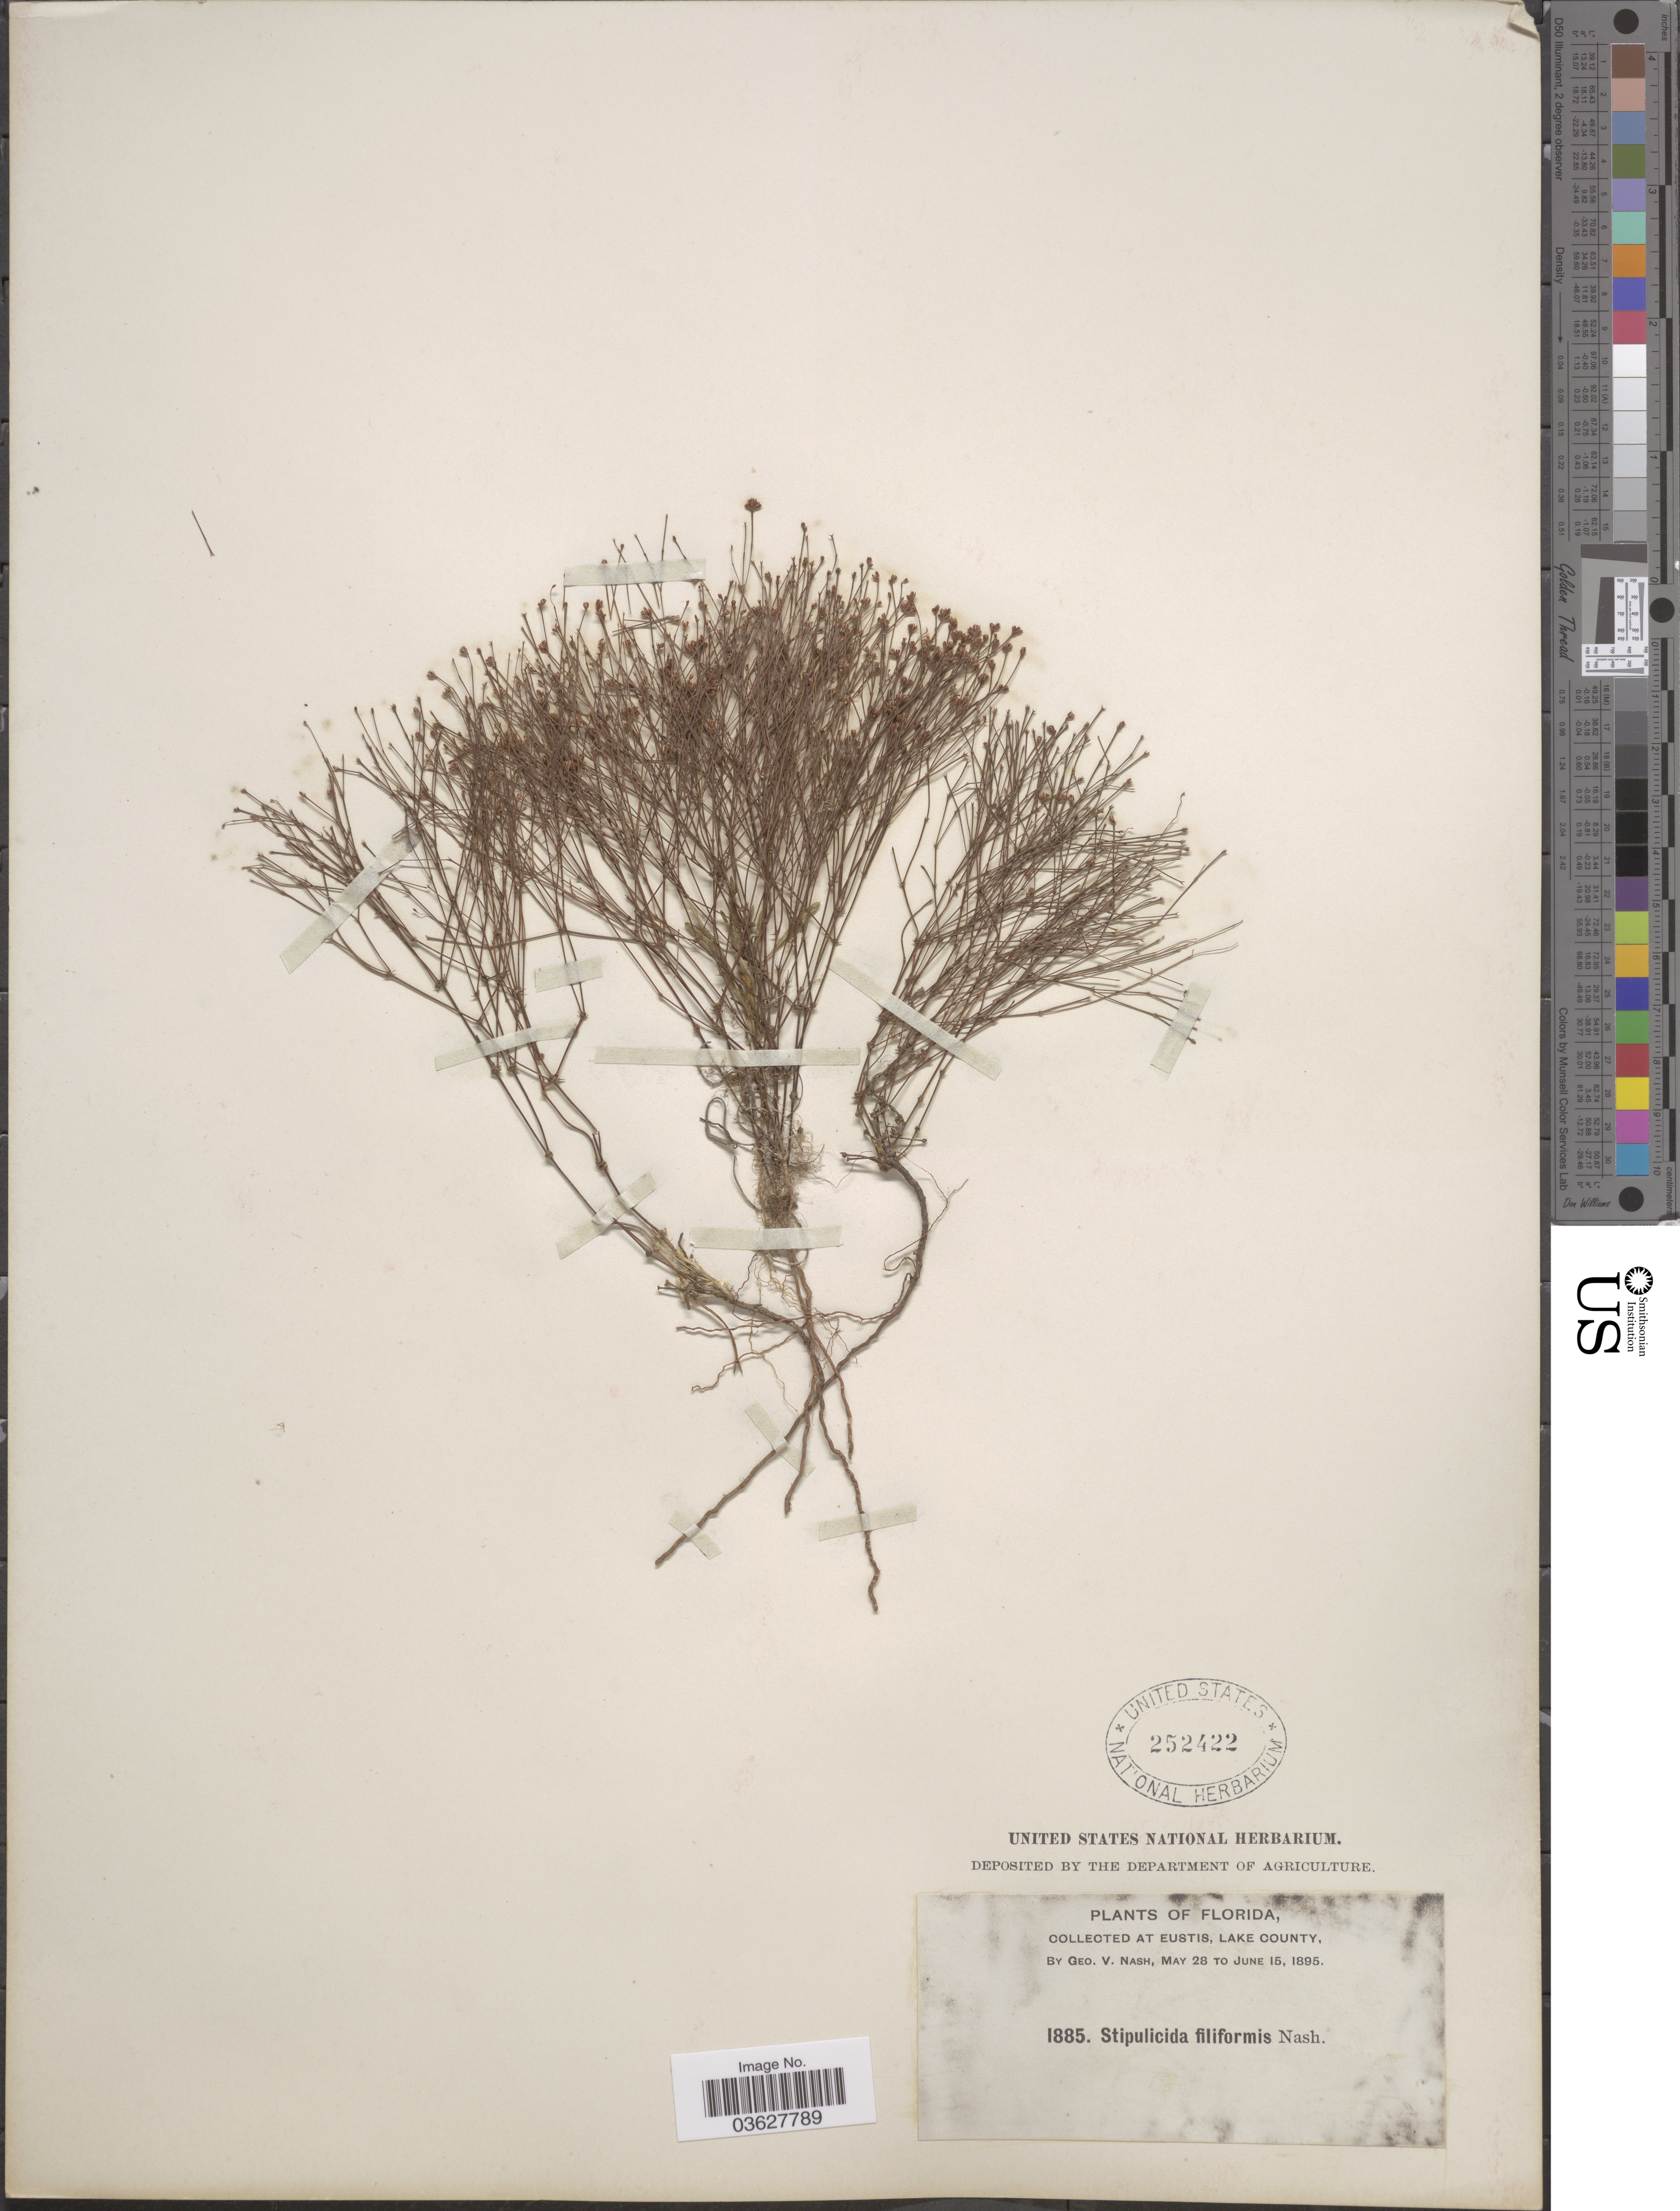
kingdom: Plantae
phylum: Tracheophyta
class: Magnoliopsida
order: Caryophyllales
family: Caryophyllaceae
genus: Stipulicida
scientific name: Stipulicida filiformis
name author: Nash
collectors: G. V. Nash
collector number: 1885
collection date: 1895-05-28/1895-06-15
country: United States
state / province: Florida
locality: Eustis, Lake County.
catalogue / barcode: US 252422